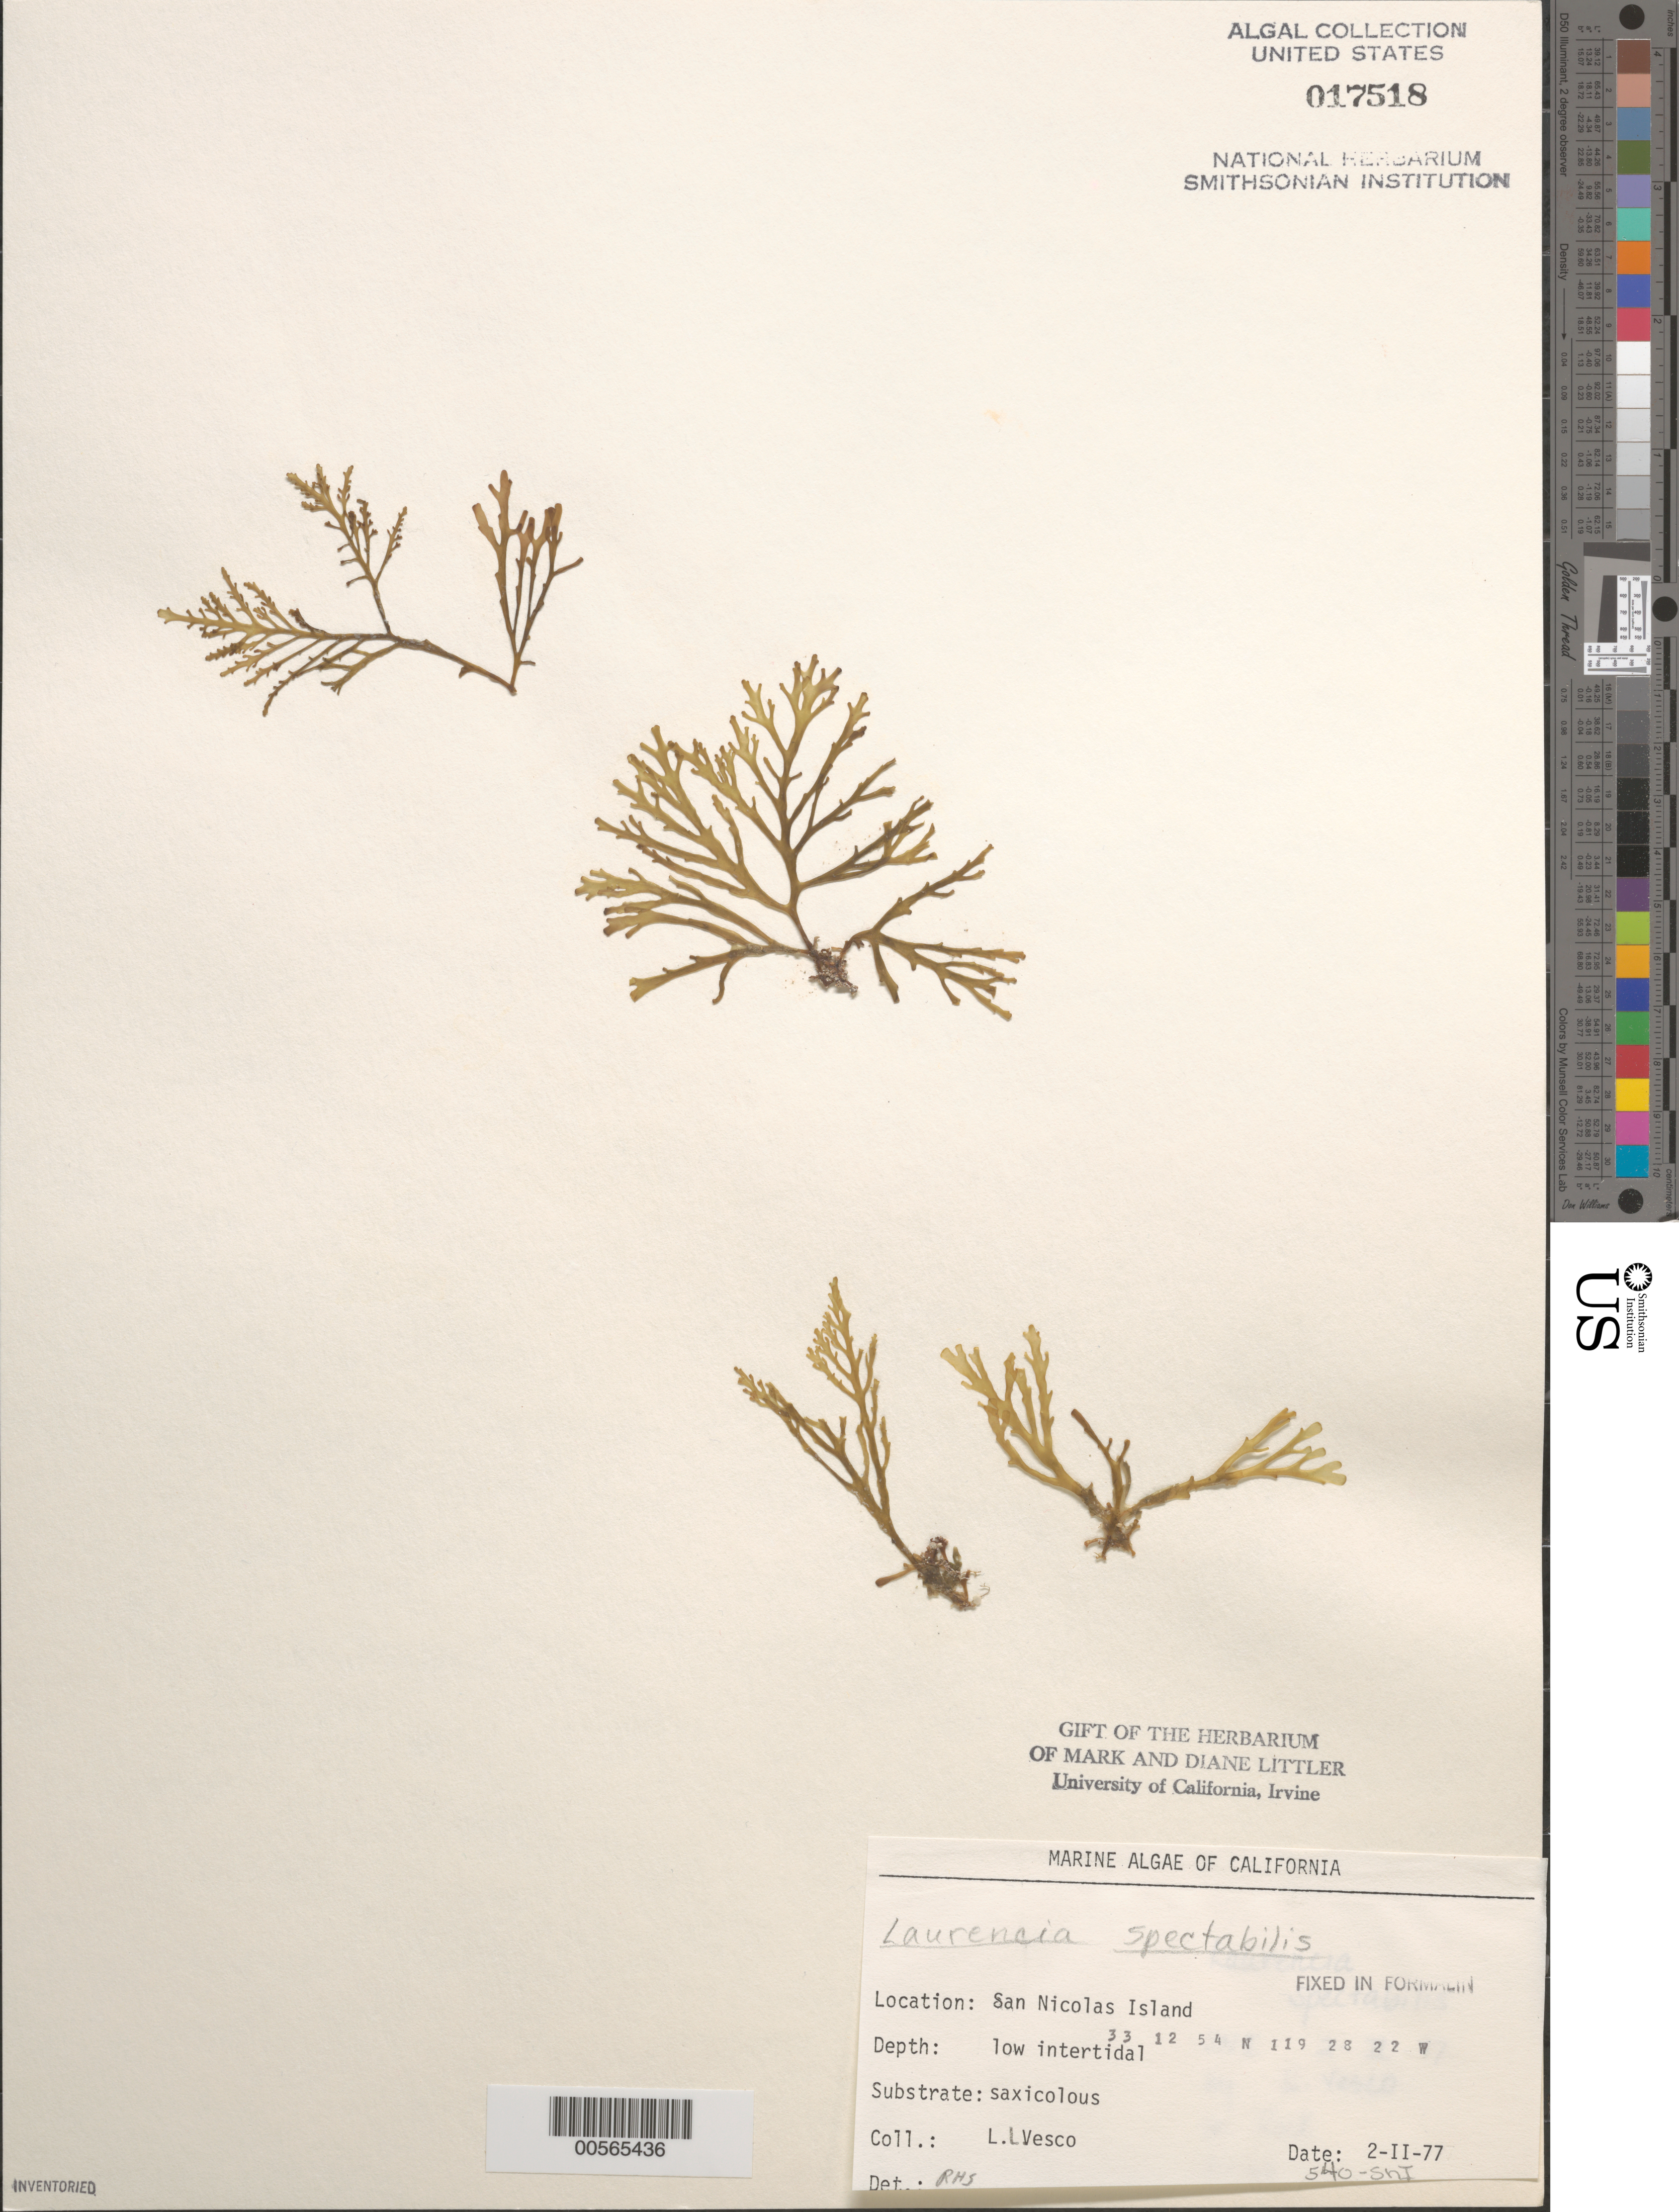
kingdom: Plantae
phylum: Rhodophyta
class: Florideophyceae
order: Ceramiales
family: Rhodomelaceae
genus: Osmundea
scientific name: Osmundea spectabilis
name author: (Postels & Rupr.) K.W. Nam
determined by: Algae name updating Project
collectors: L. Vesco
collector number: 540-sni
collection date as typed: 02 Feb 1977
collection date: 1977-02-02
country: United States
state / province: California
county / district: Ventura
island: San Nicolas Island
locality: Dutch Harbor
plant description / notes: BLM-SOCALBIGHT Rocky Intertidal Survey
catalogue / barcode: US 17518